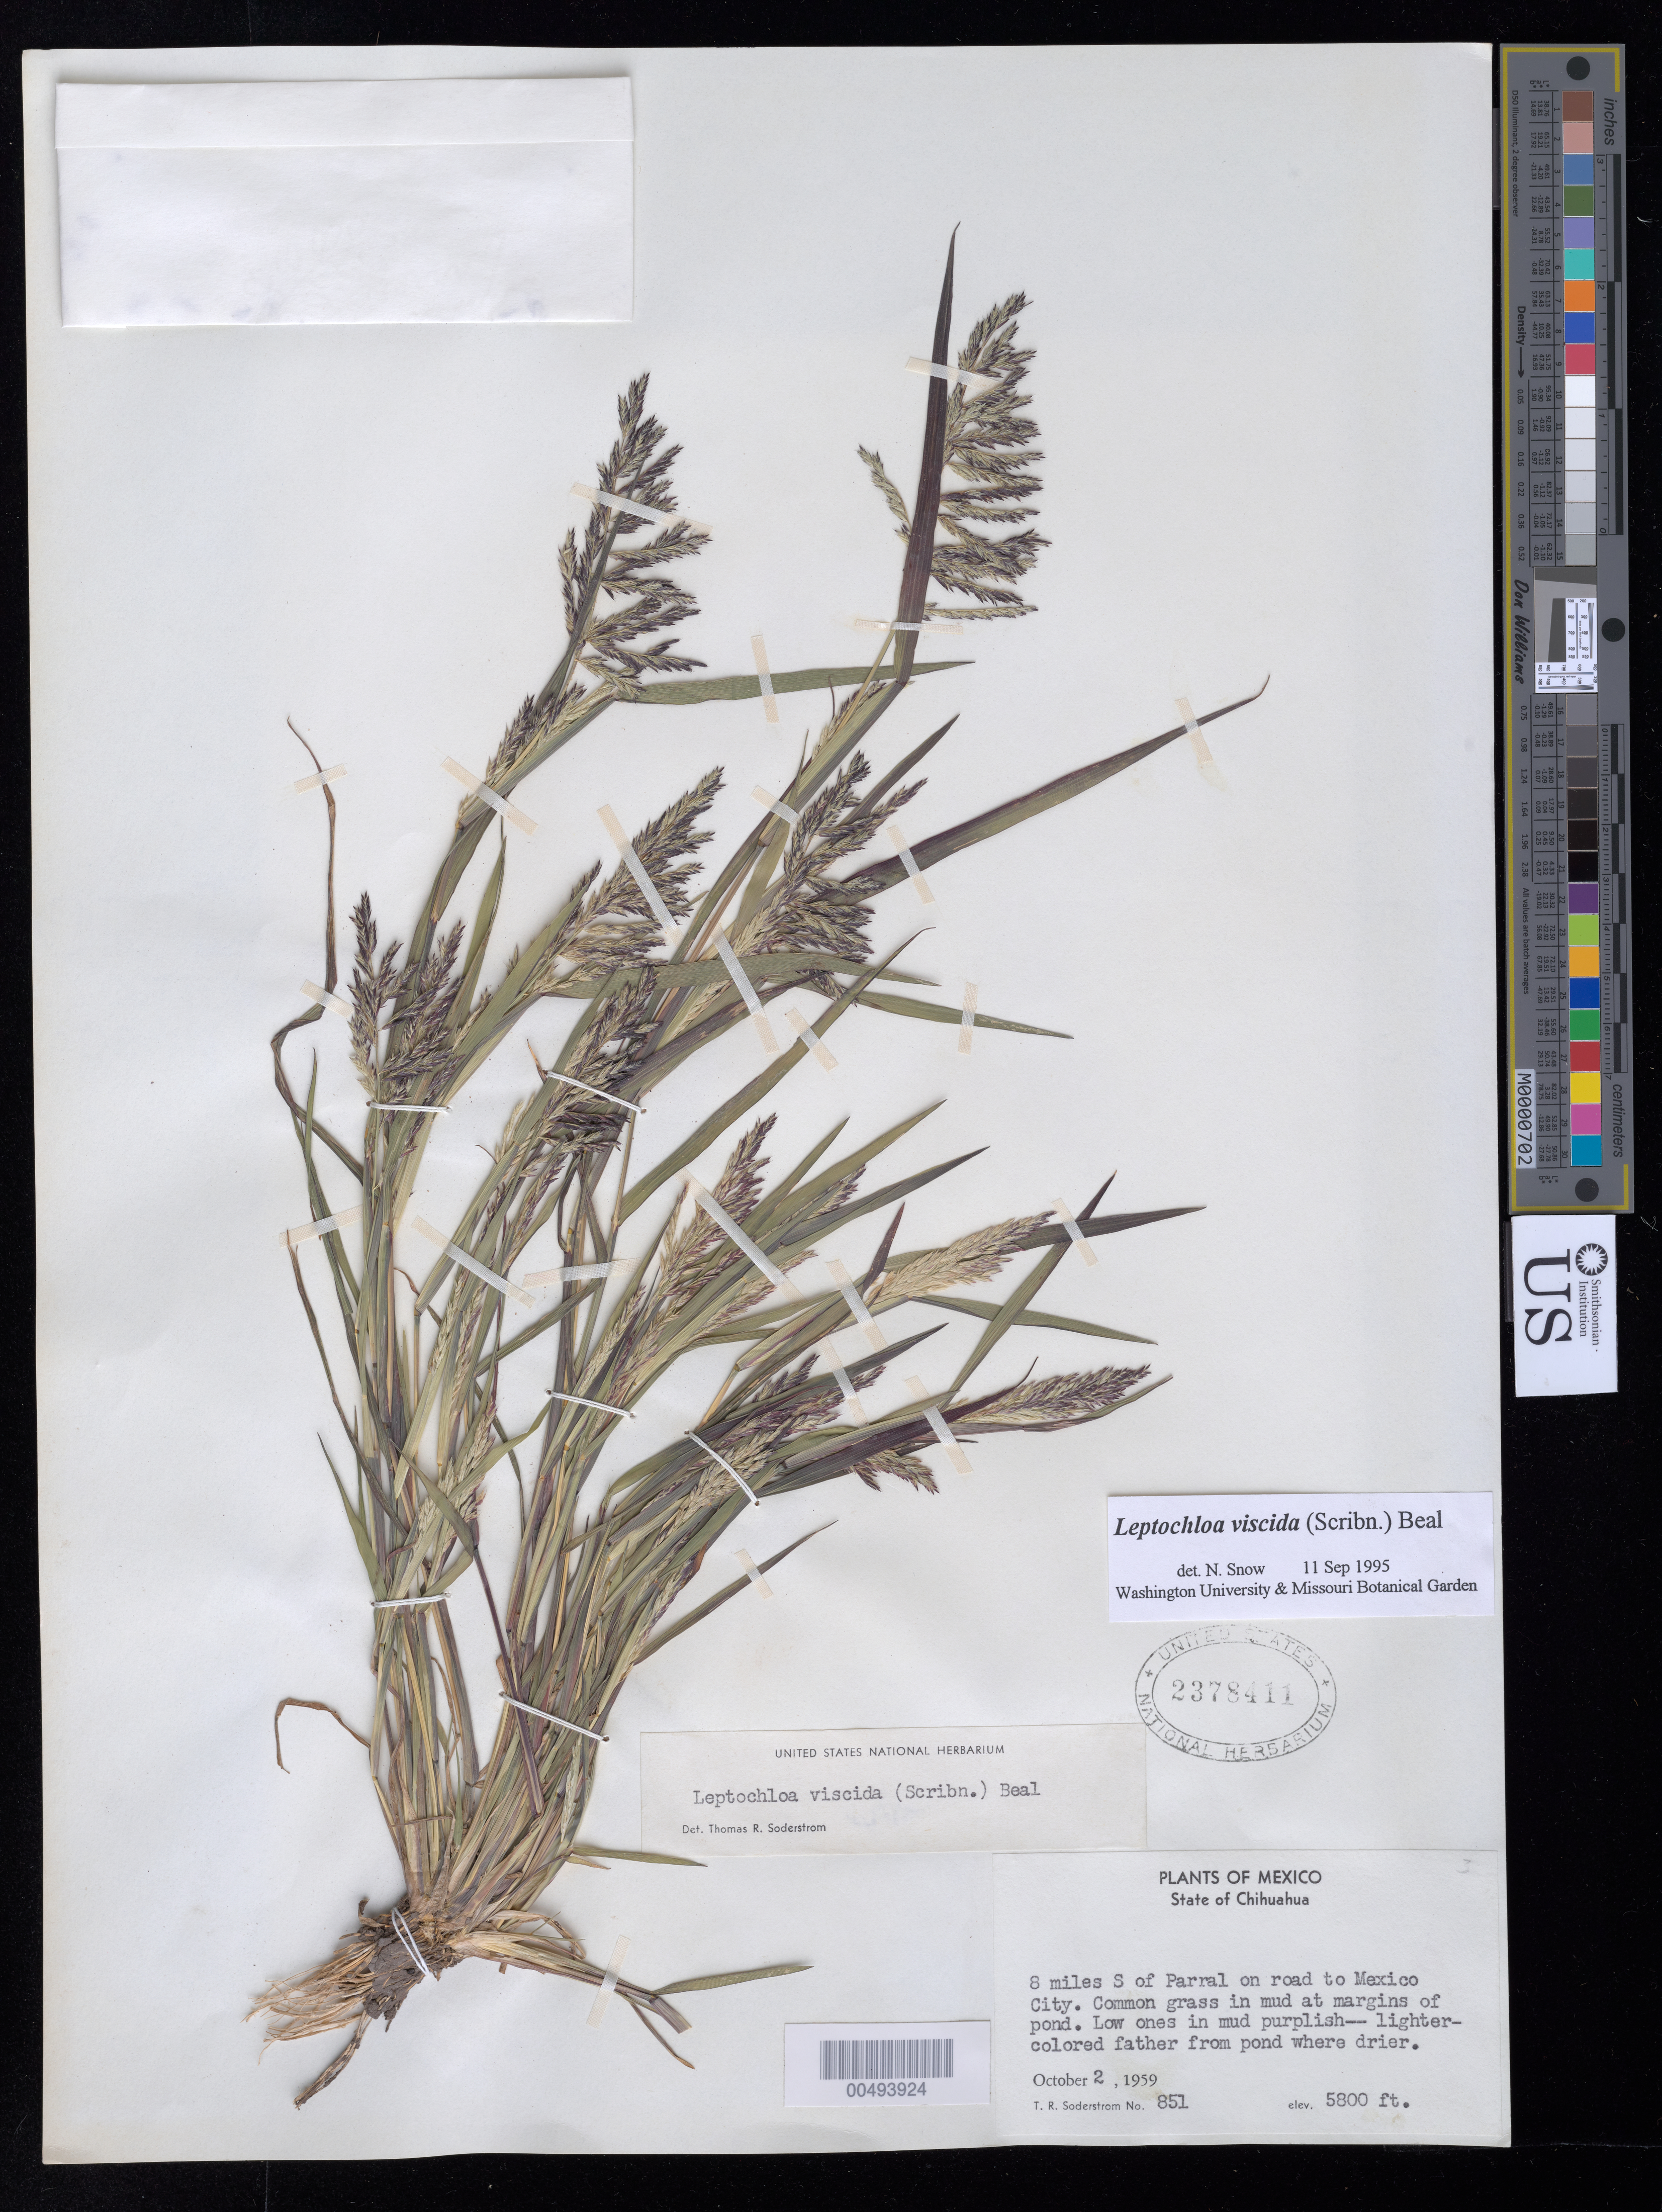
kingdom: Plantae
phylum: Tracheophyta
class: Liliopsida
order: Poales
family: Poaceae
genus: Leptochloa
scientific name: Leptochloa viscida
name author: (Scribn.) W.J. Beal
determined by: Soderstrom, T. R.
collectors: T. R. Soderstrom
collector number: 851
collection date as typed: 2 Oct 1959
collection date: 1959-10-02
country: Mexico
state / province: Chihuahua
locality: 8 mi S of Parral on rd to Mexico City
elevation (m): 1768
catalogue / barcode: US 2378411